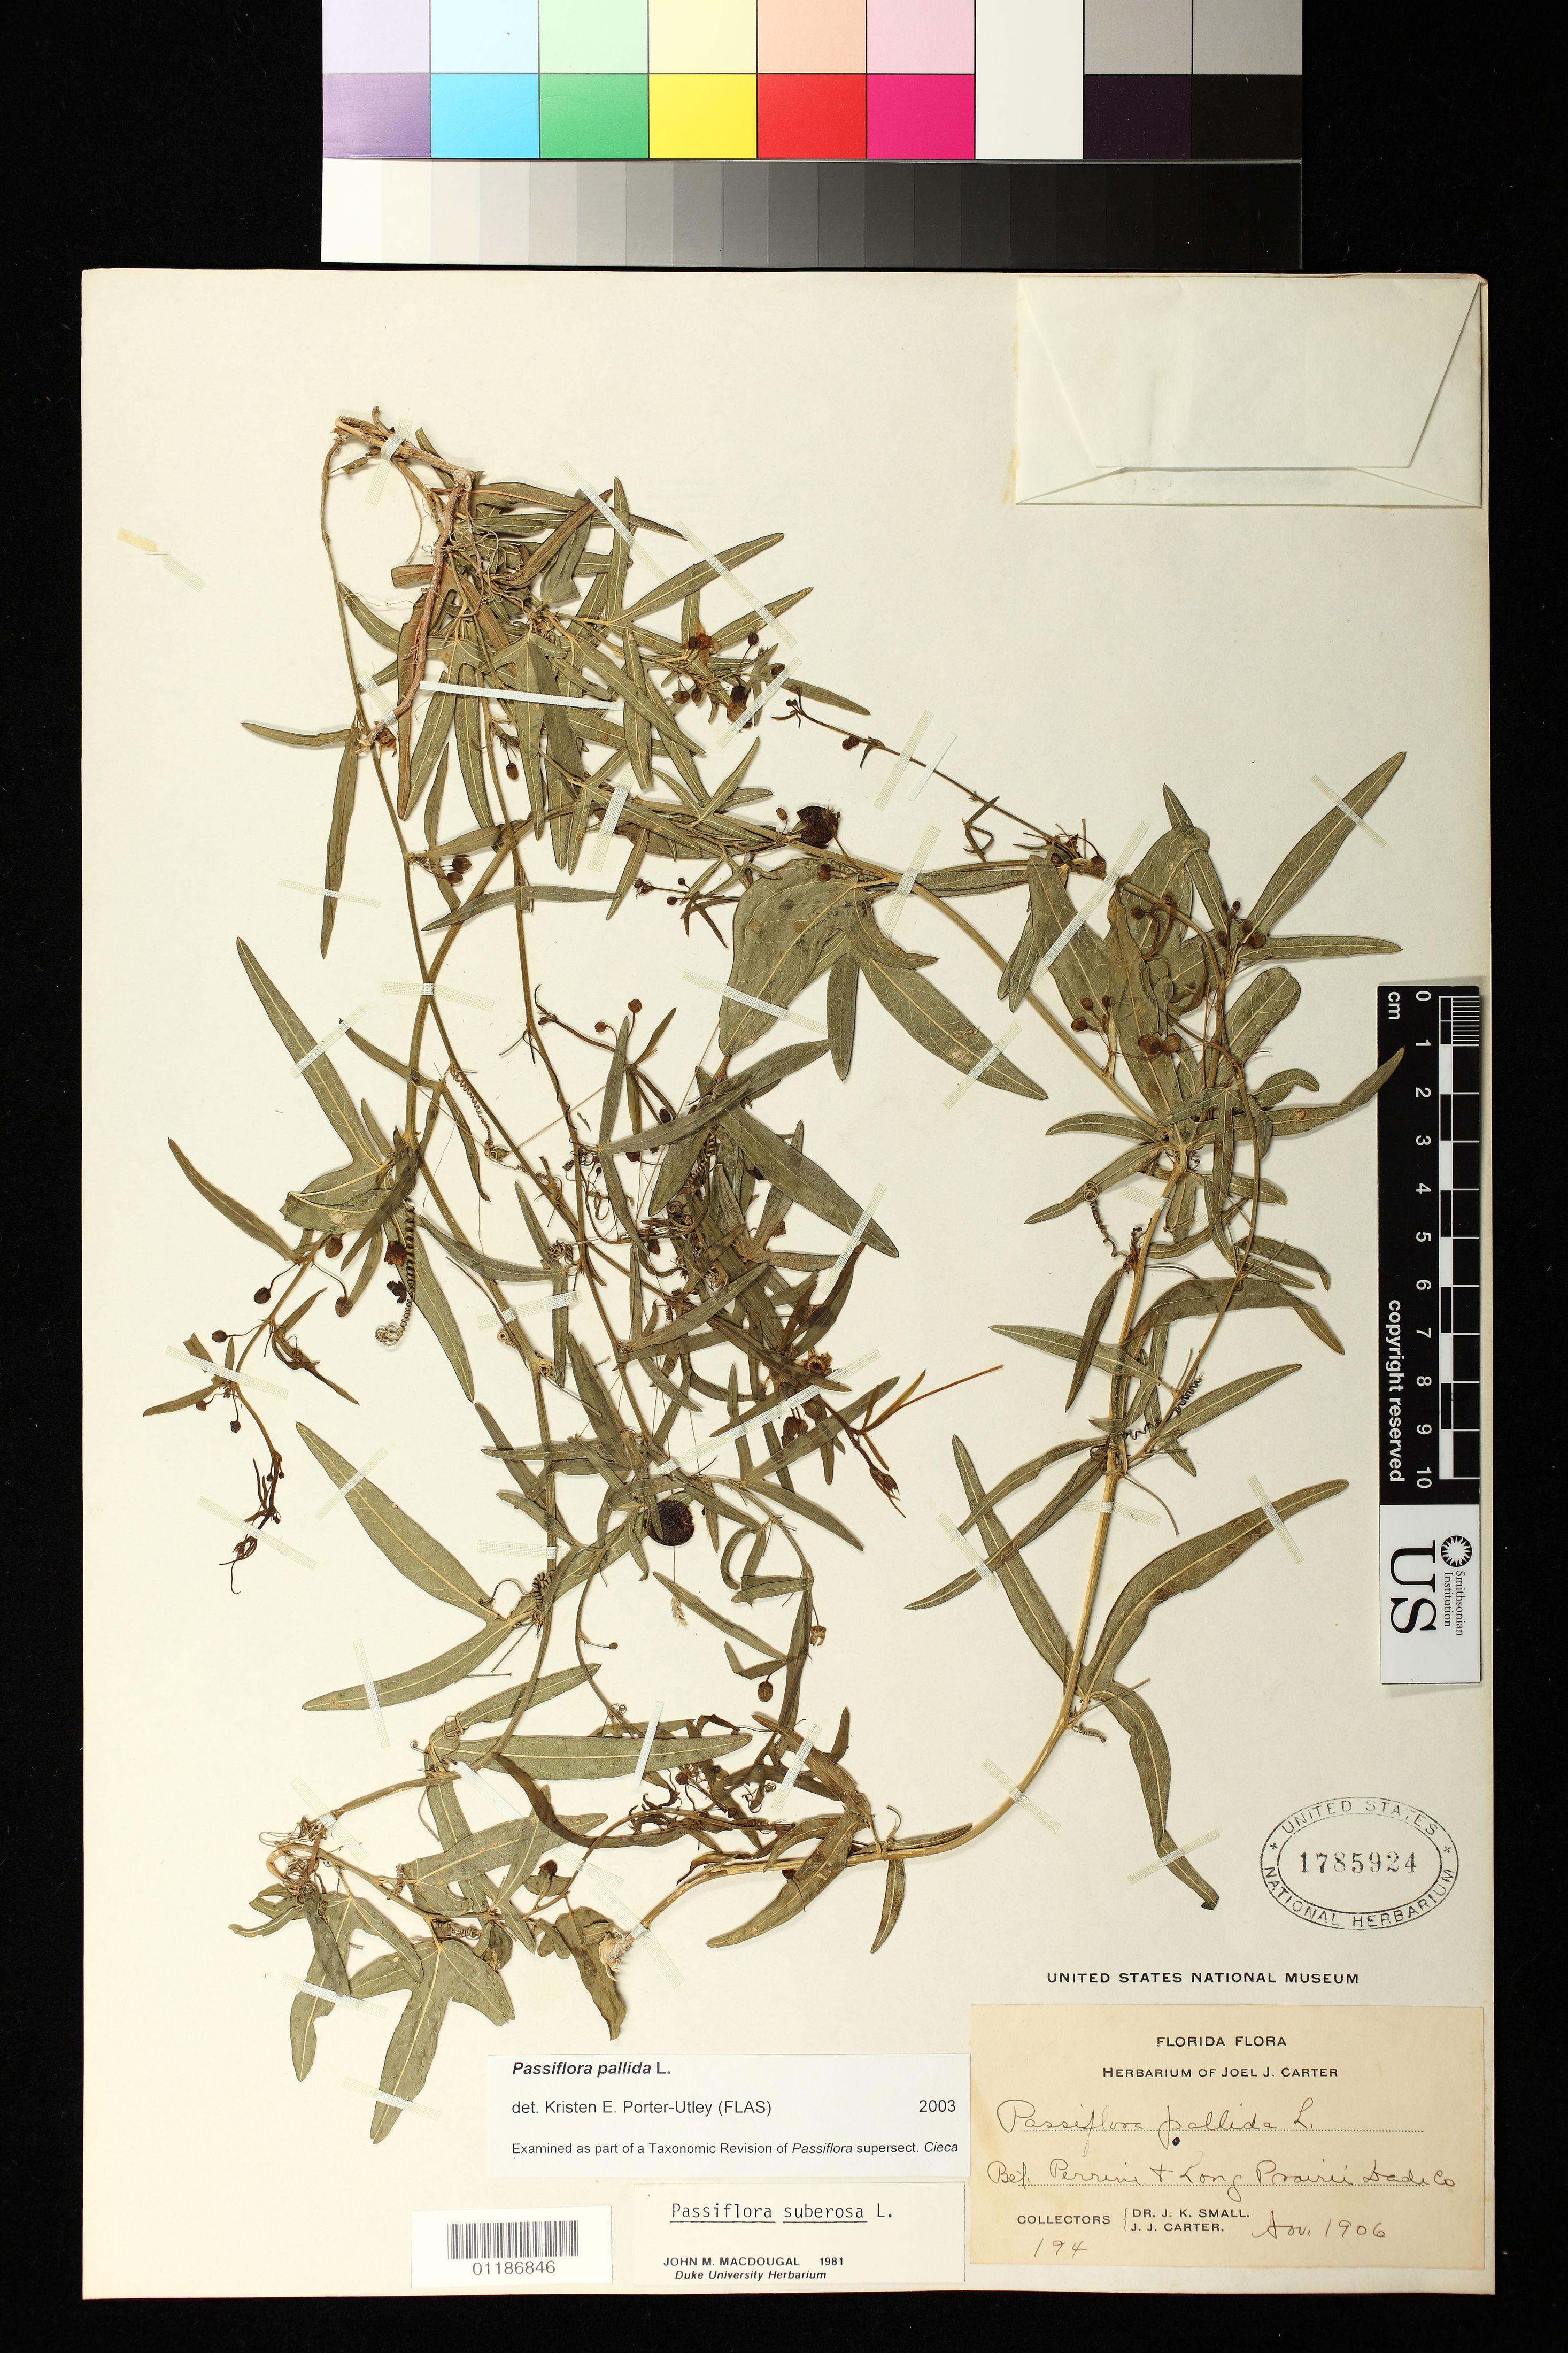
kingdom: Plantae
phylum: Tracheophyta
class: Magnoliopsida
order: Malpighiales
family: Passifloraceae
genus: Passiflora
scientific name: Passiflora pallida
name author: L.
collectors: J. K. Small & J. J. Carter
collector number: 194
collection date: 1906-11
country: United States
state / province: Florida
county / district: Dade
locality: Between Perrine & Long Prairie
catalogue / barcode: US 1785924